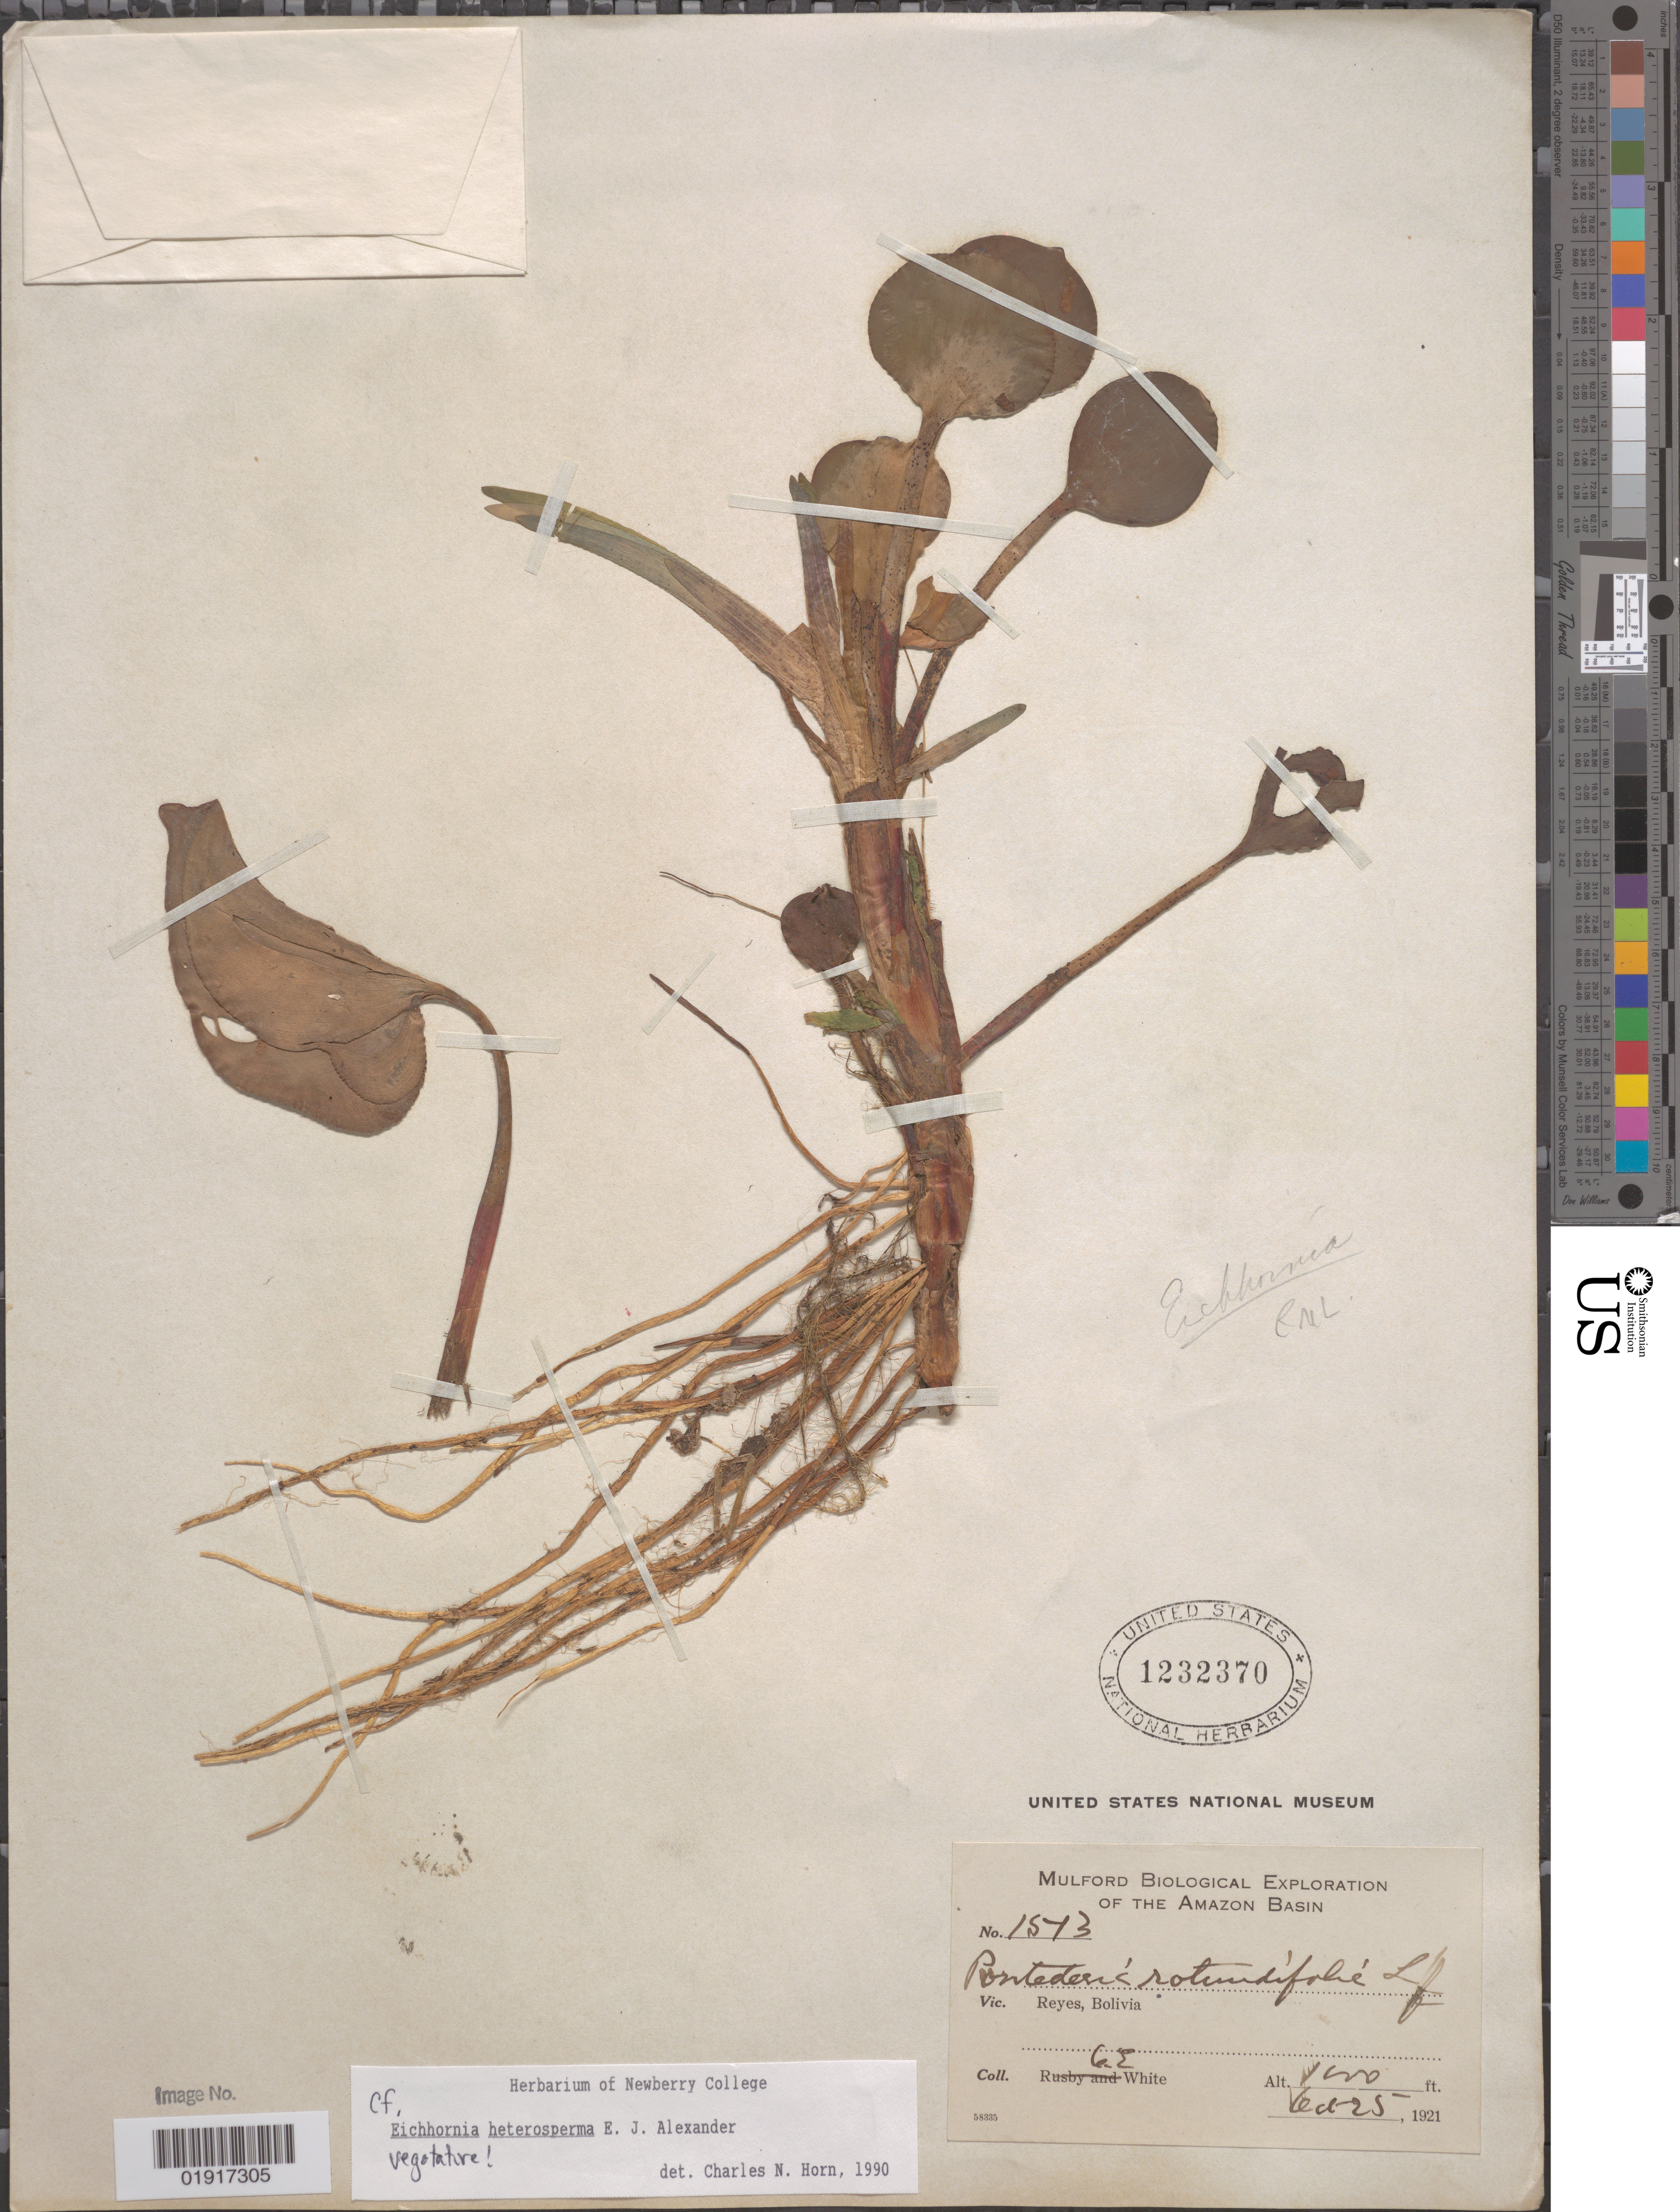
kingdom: Plantae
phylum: Tracheophyta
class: Liliopsida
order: Commelinales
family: Pontederiaceae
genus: Eichhornia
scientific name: Eichhornia heterosperma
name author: Alexander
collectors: O. E. White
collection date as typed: Oct. 25, 1921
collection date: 1921-10-25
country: Bolivia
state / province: Beni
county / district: José Ballivián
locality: Reyes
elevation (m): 305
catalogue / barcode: US 1232370